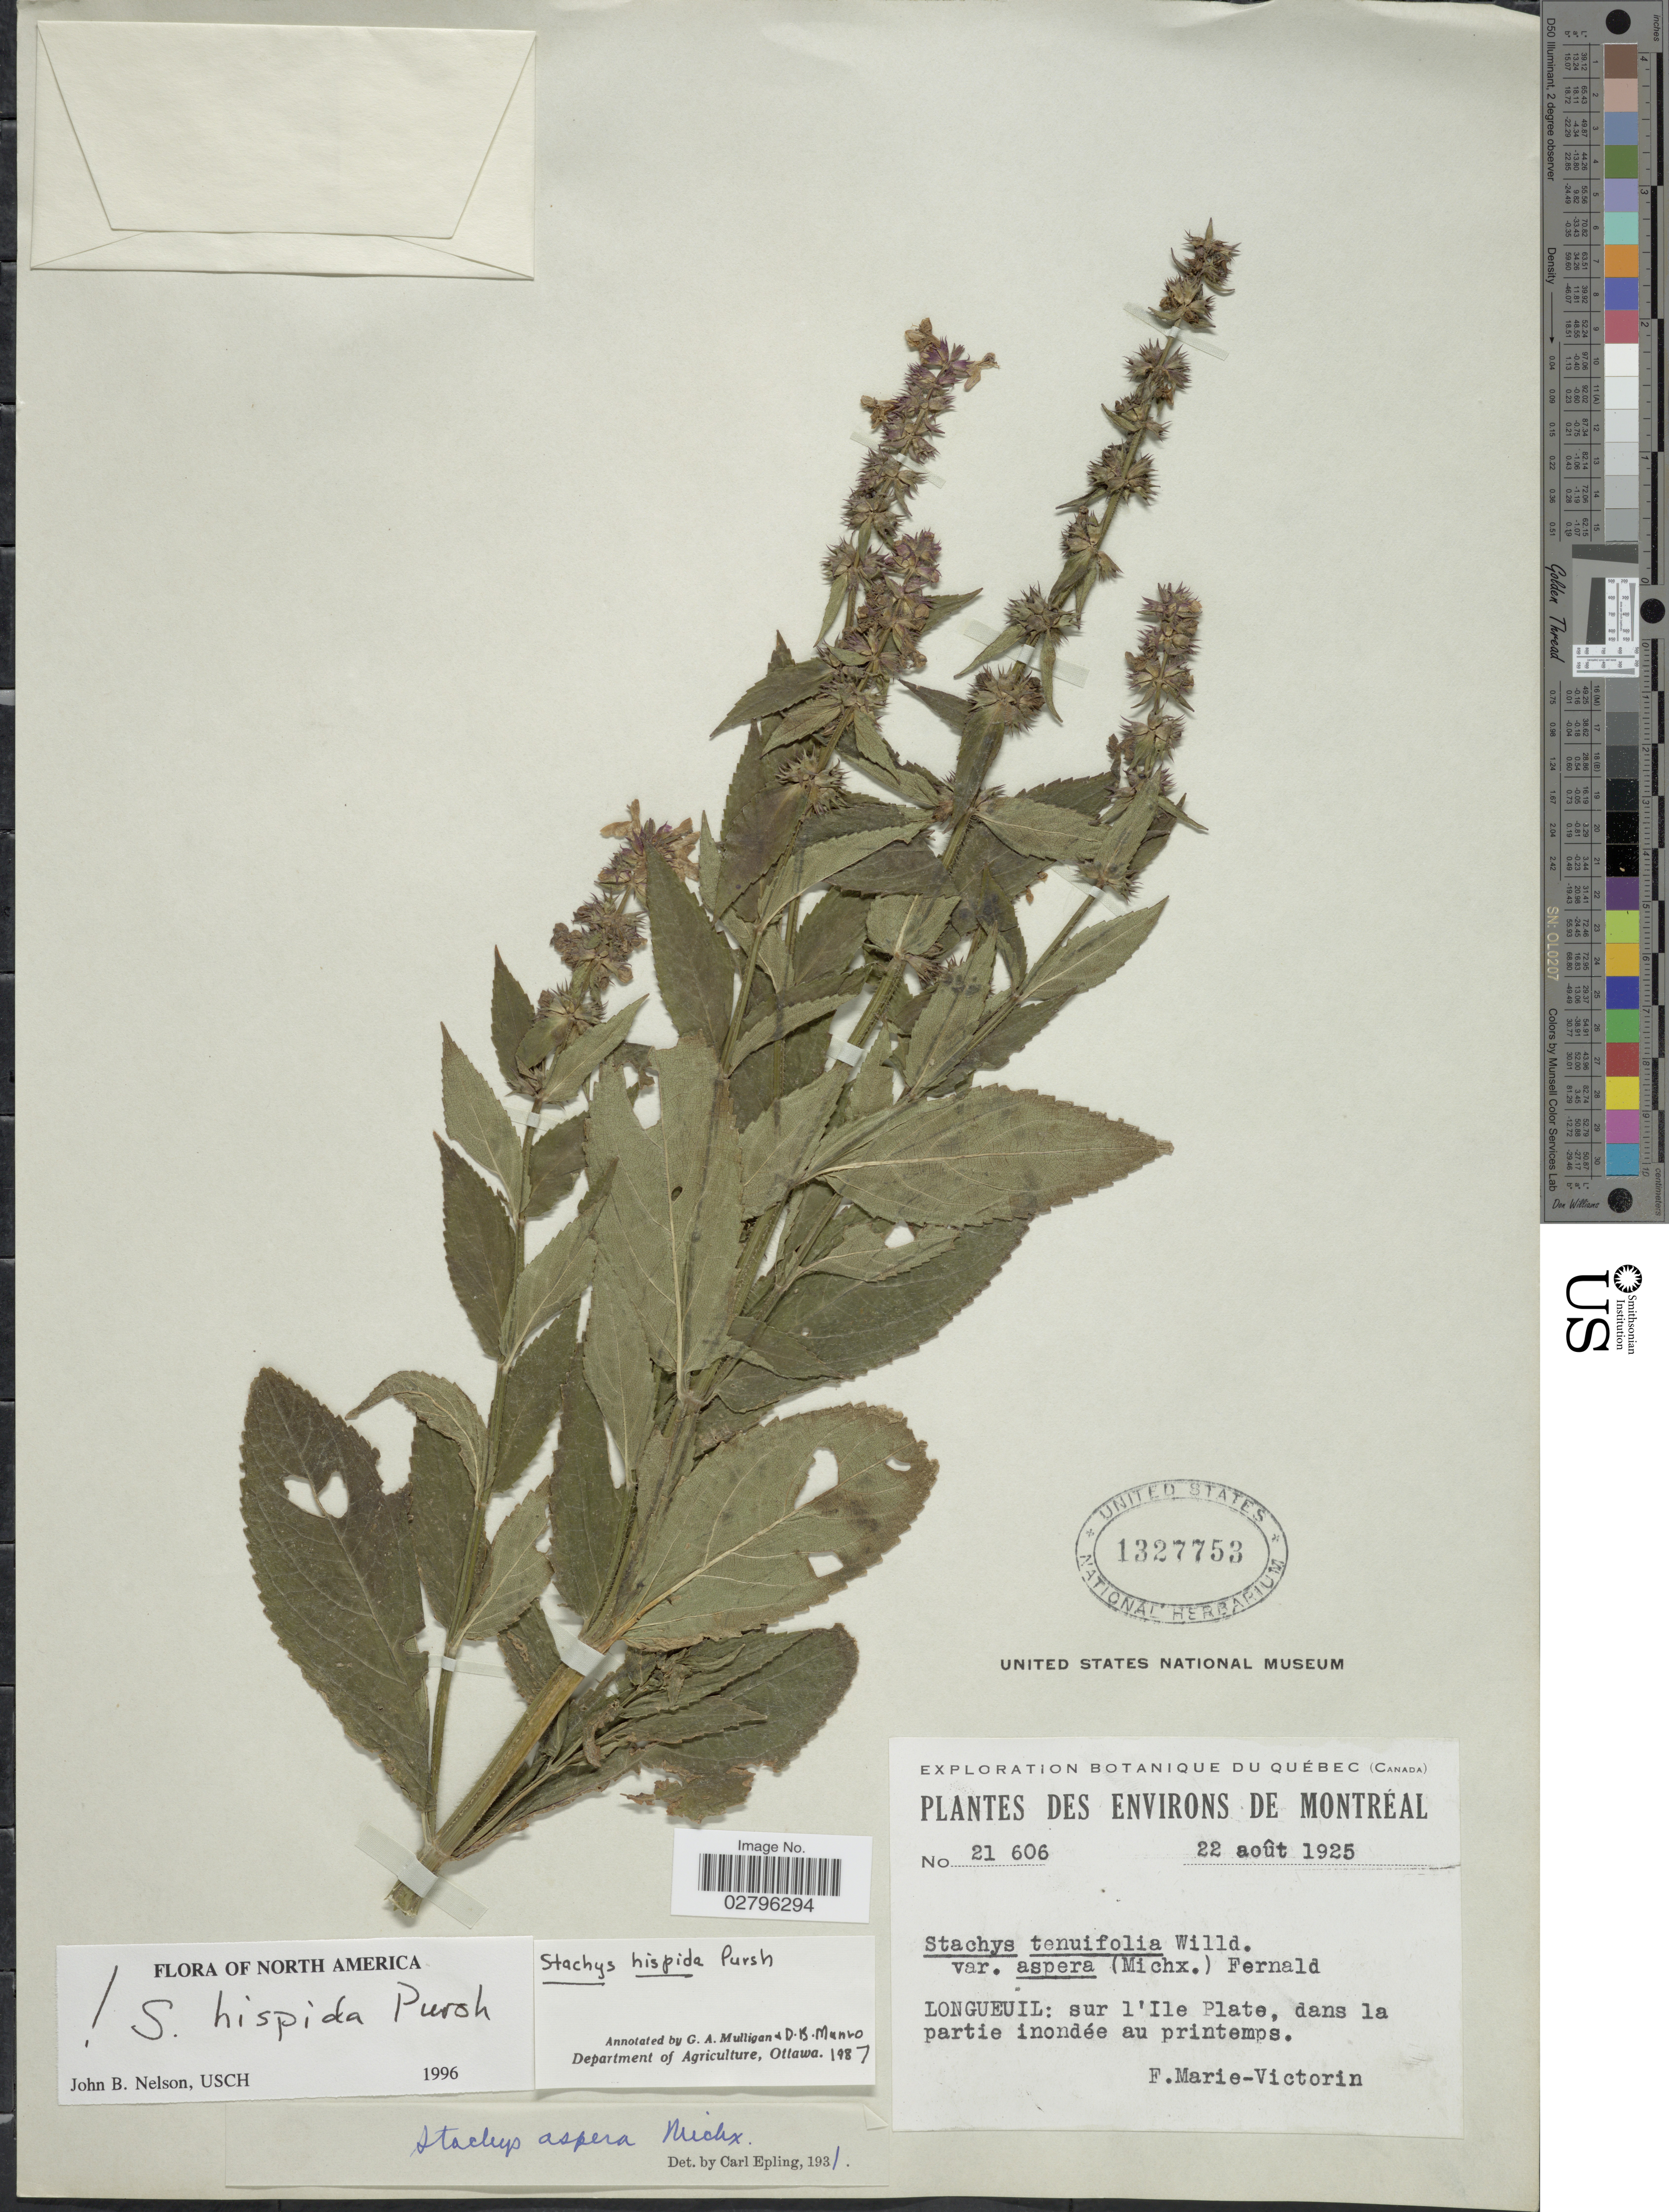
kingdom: Plantae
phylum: Tracheophyta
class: Magnoliopsida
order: Lamiales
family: Lamiaceae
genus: Stachys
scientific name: Stachys hispida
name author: Pursh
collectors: F. Marie-Victorin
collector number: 21606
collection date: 1925-08-22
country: Canada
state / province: Quebec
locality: Environs de Montréal. Longueuil: sur l'Ile Plate, dans la partie inondée au printemps.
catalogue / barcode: US 1327753